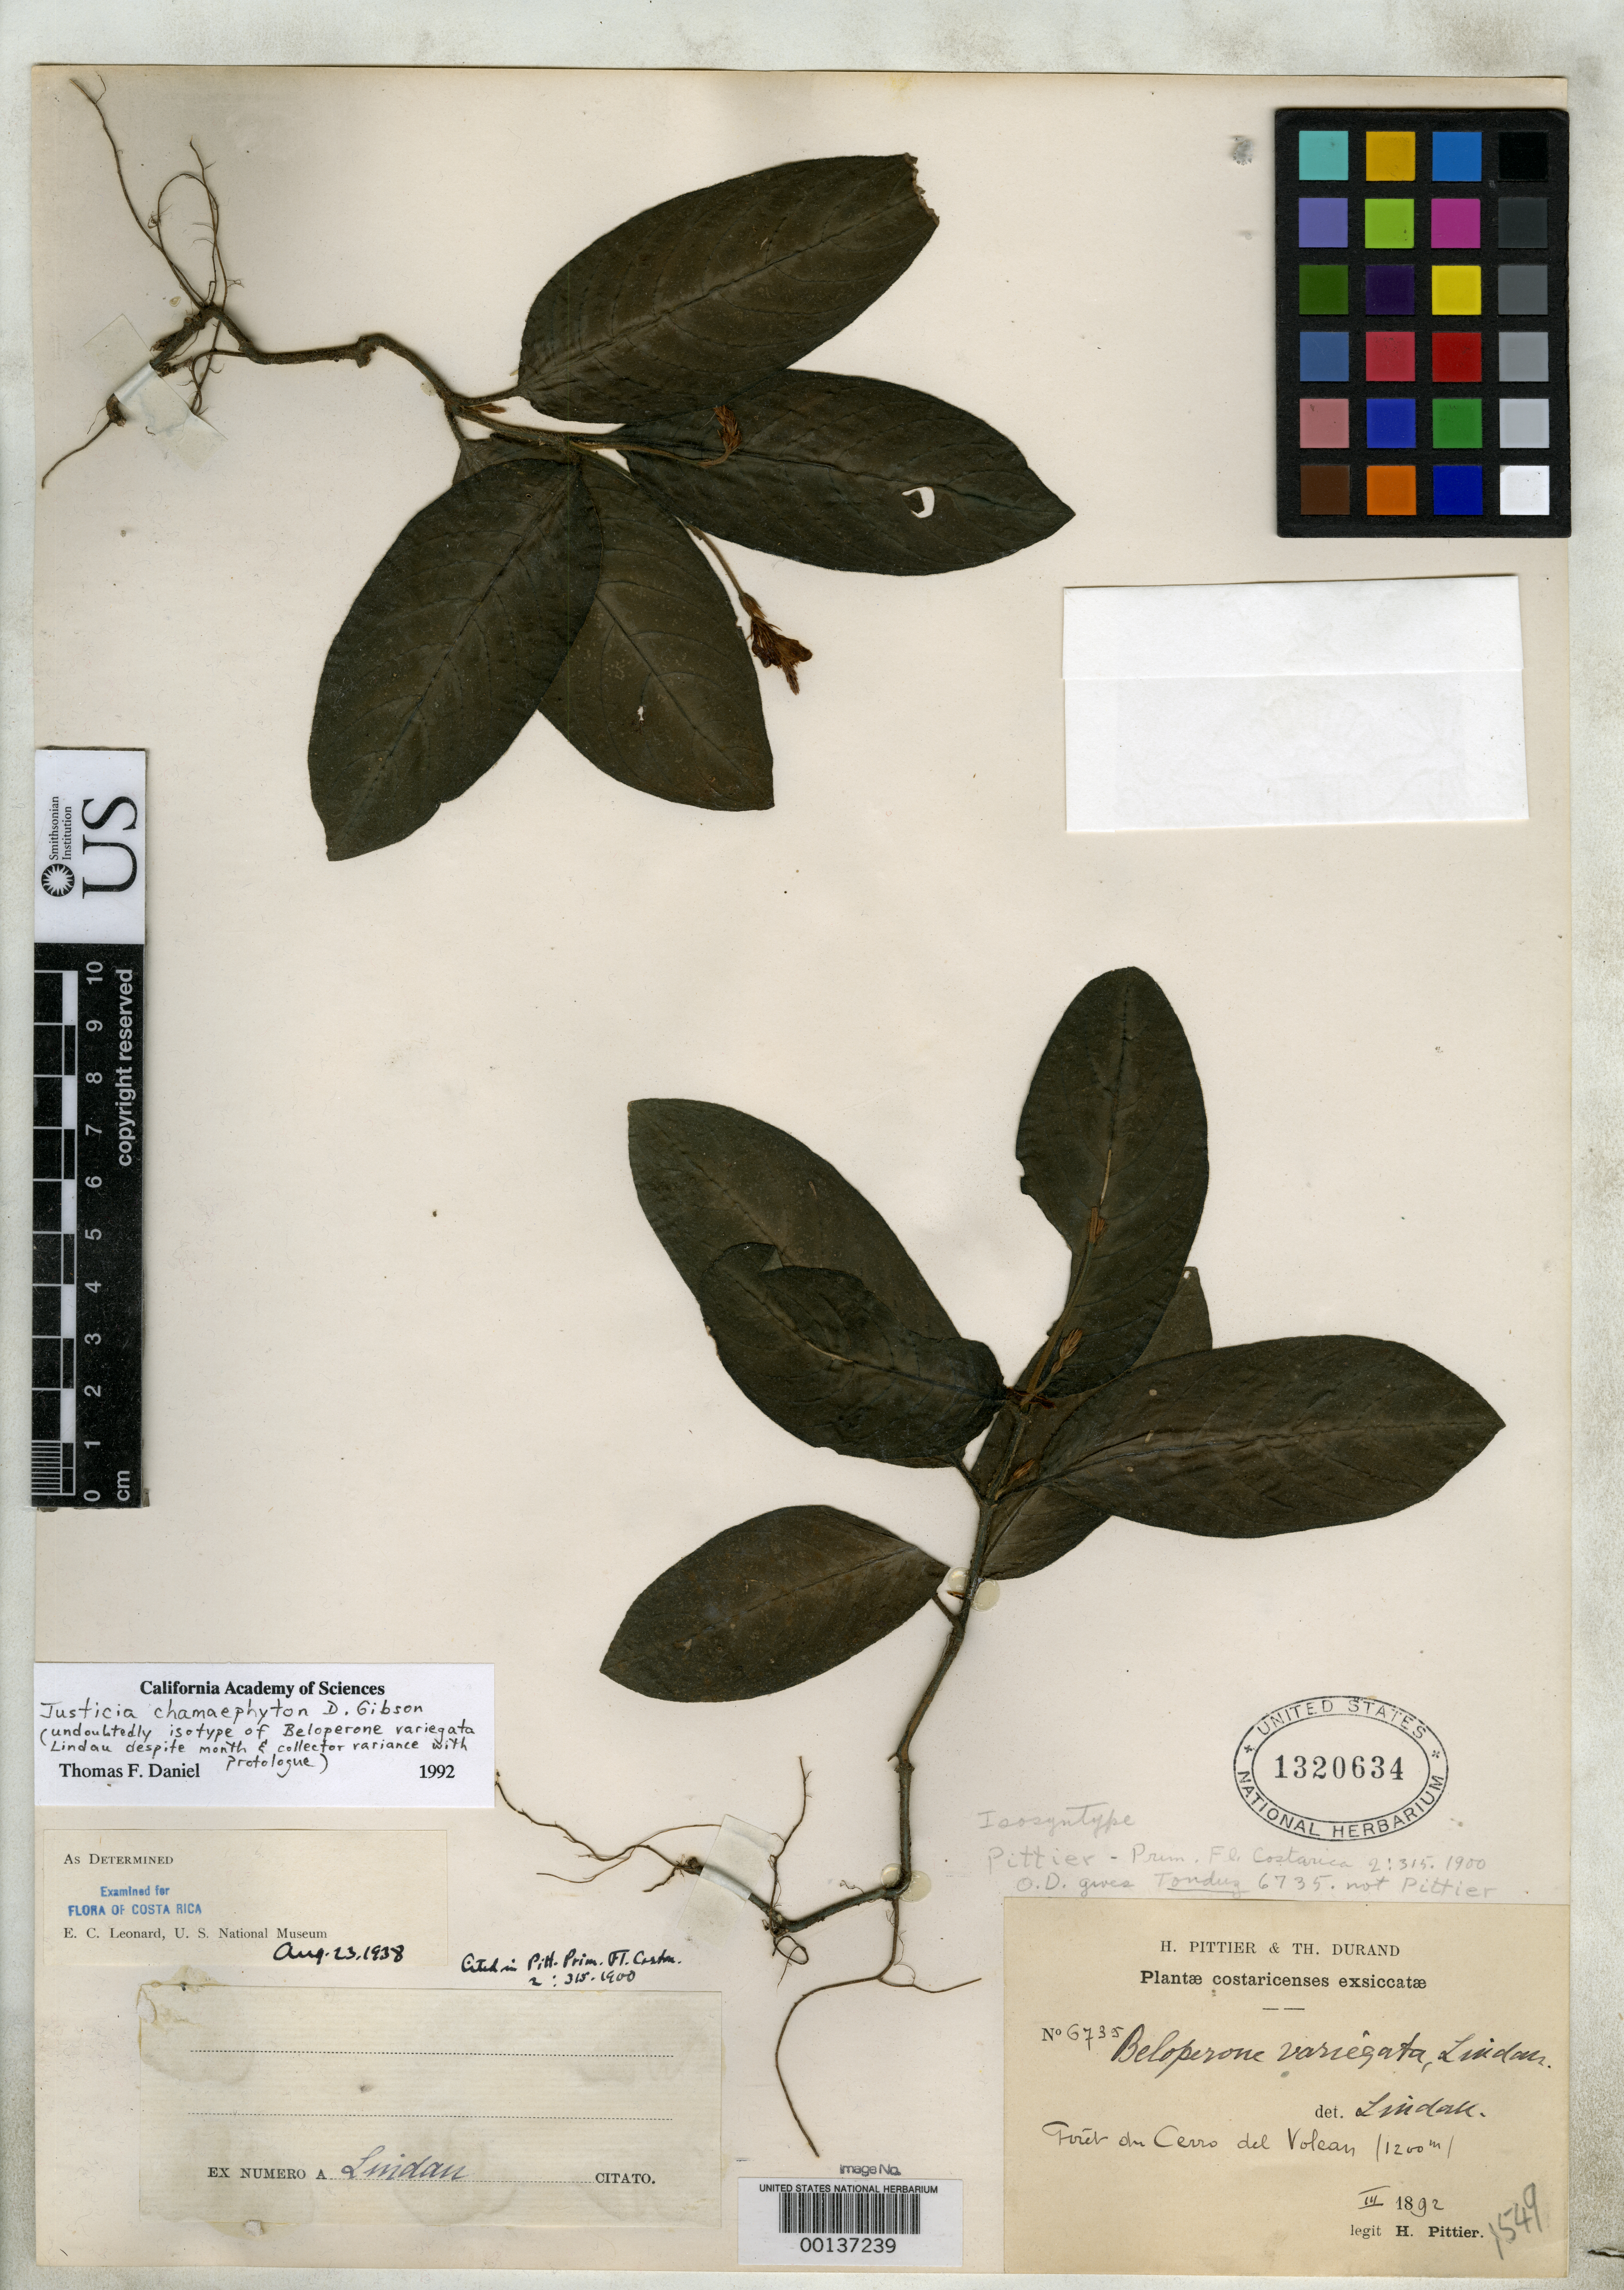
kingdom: Plantae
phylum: Tracheophyta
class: Magnoliopsida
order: Lamiales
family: Acanthaceae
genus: Beloperone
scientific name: Beloperone variegata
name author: Lindau in Pittier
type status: Isosyntype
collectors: A. Tonduz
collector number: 6735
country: Costa Rica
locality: Cerro del Volcan pres Boruca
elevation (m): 1200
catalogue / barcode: US 1320634